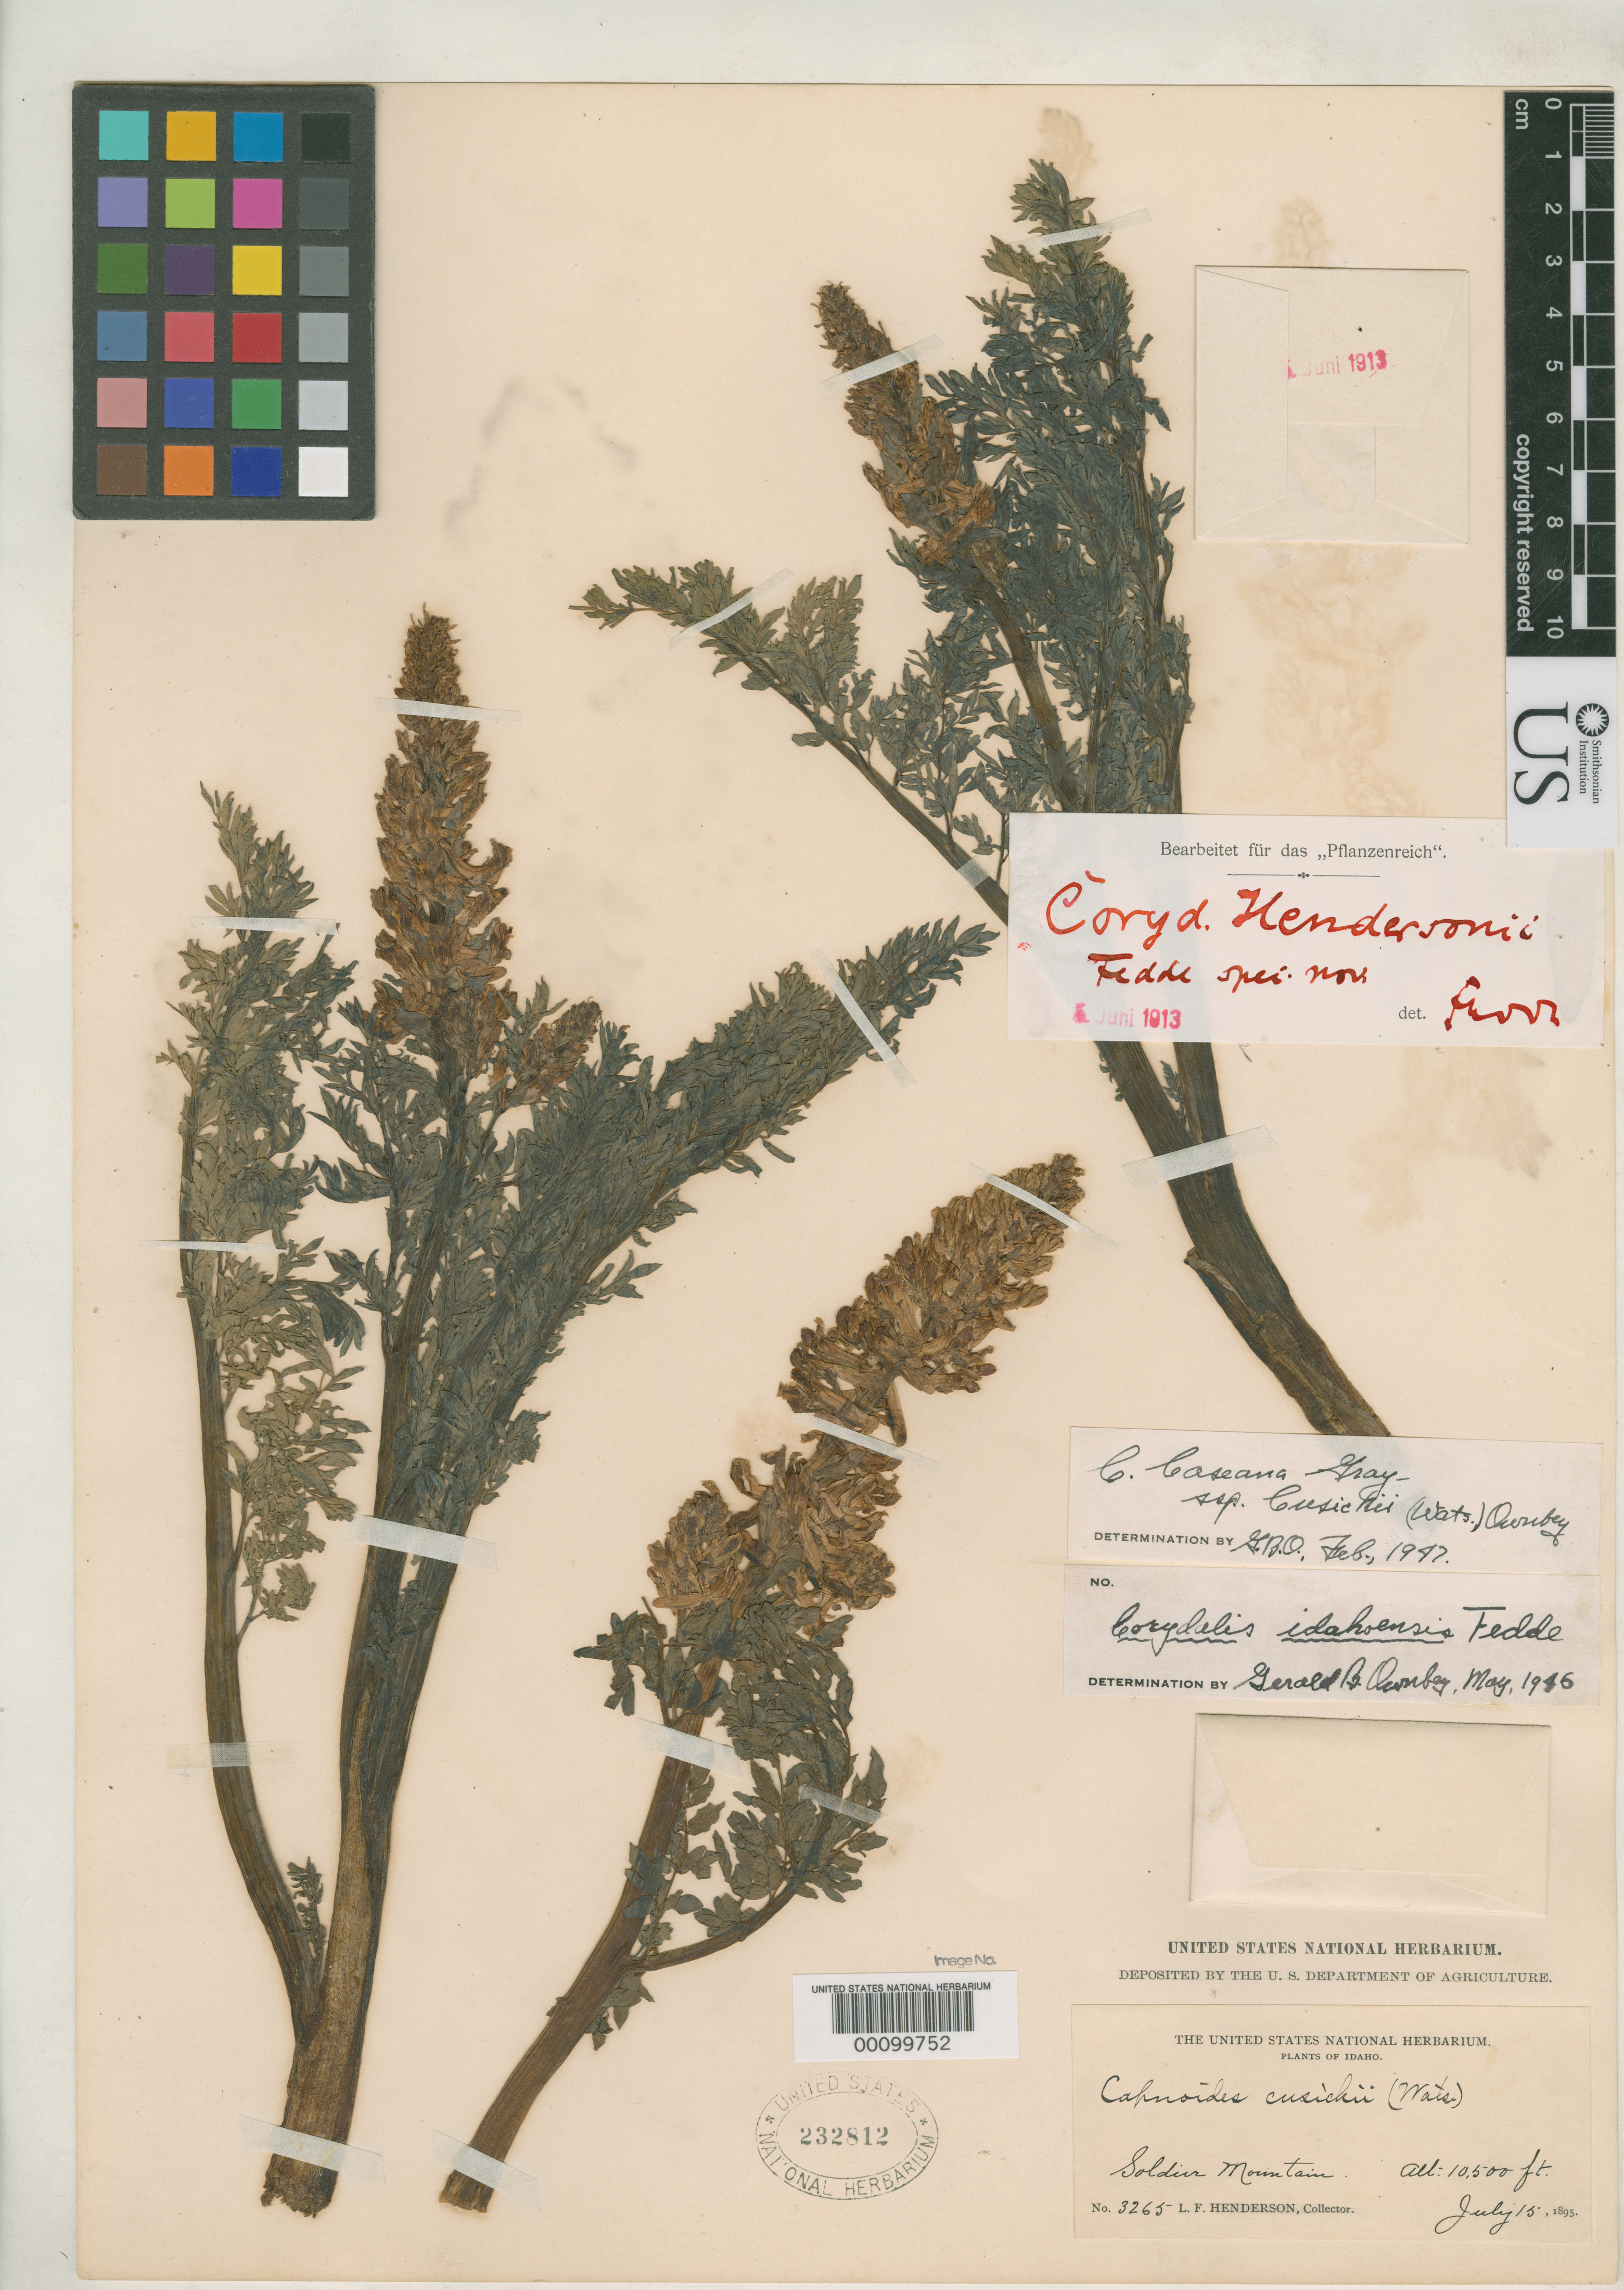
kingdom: Plantae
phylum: Tracheophyta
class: Magnoliopsida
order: Ranunculales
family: Papaveraceae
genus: Corydalis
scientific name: Corydalis hendersonii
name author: Fedde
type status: Isotype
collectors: L. F. Henderson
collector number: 3265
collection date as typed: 15 Jul 1895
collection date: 1895-07-15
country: United States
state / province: Idaho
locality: Soldier Mountain.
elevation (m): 3200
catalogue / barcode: US 232812